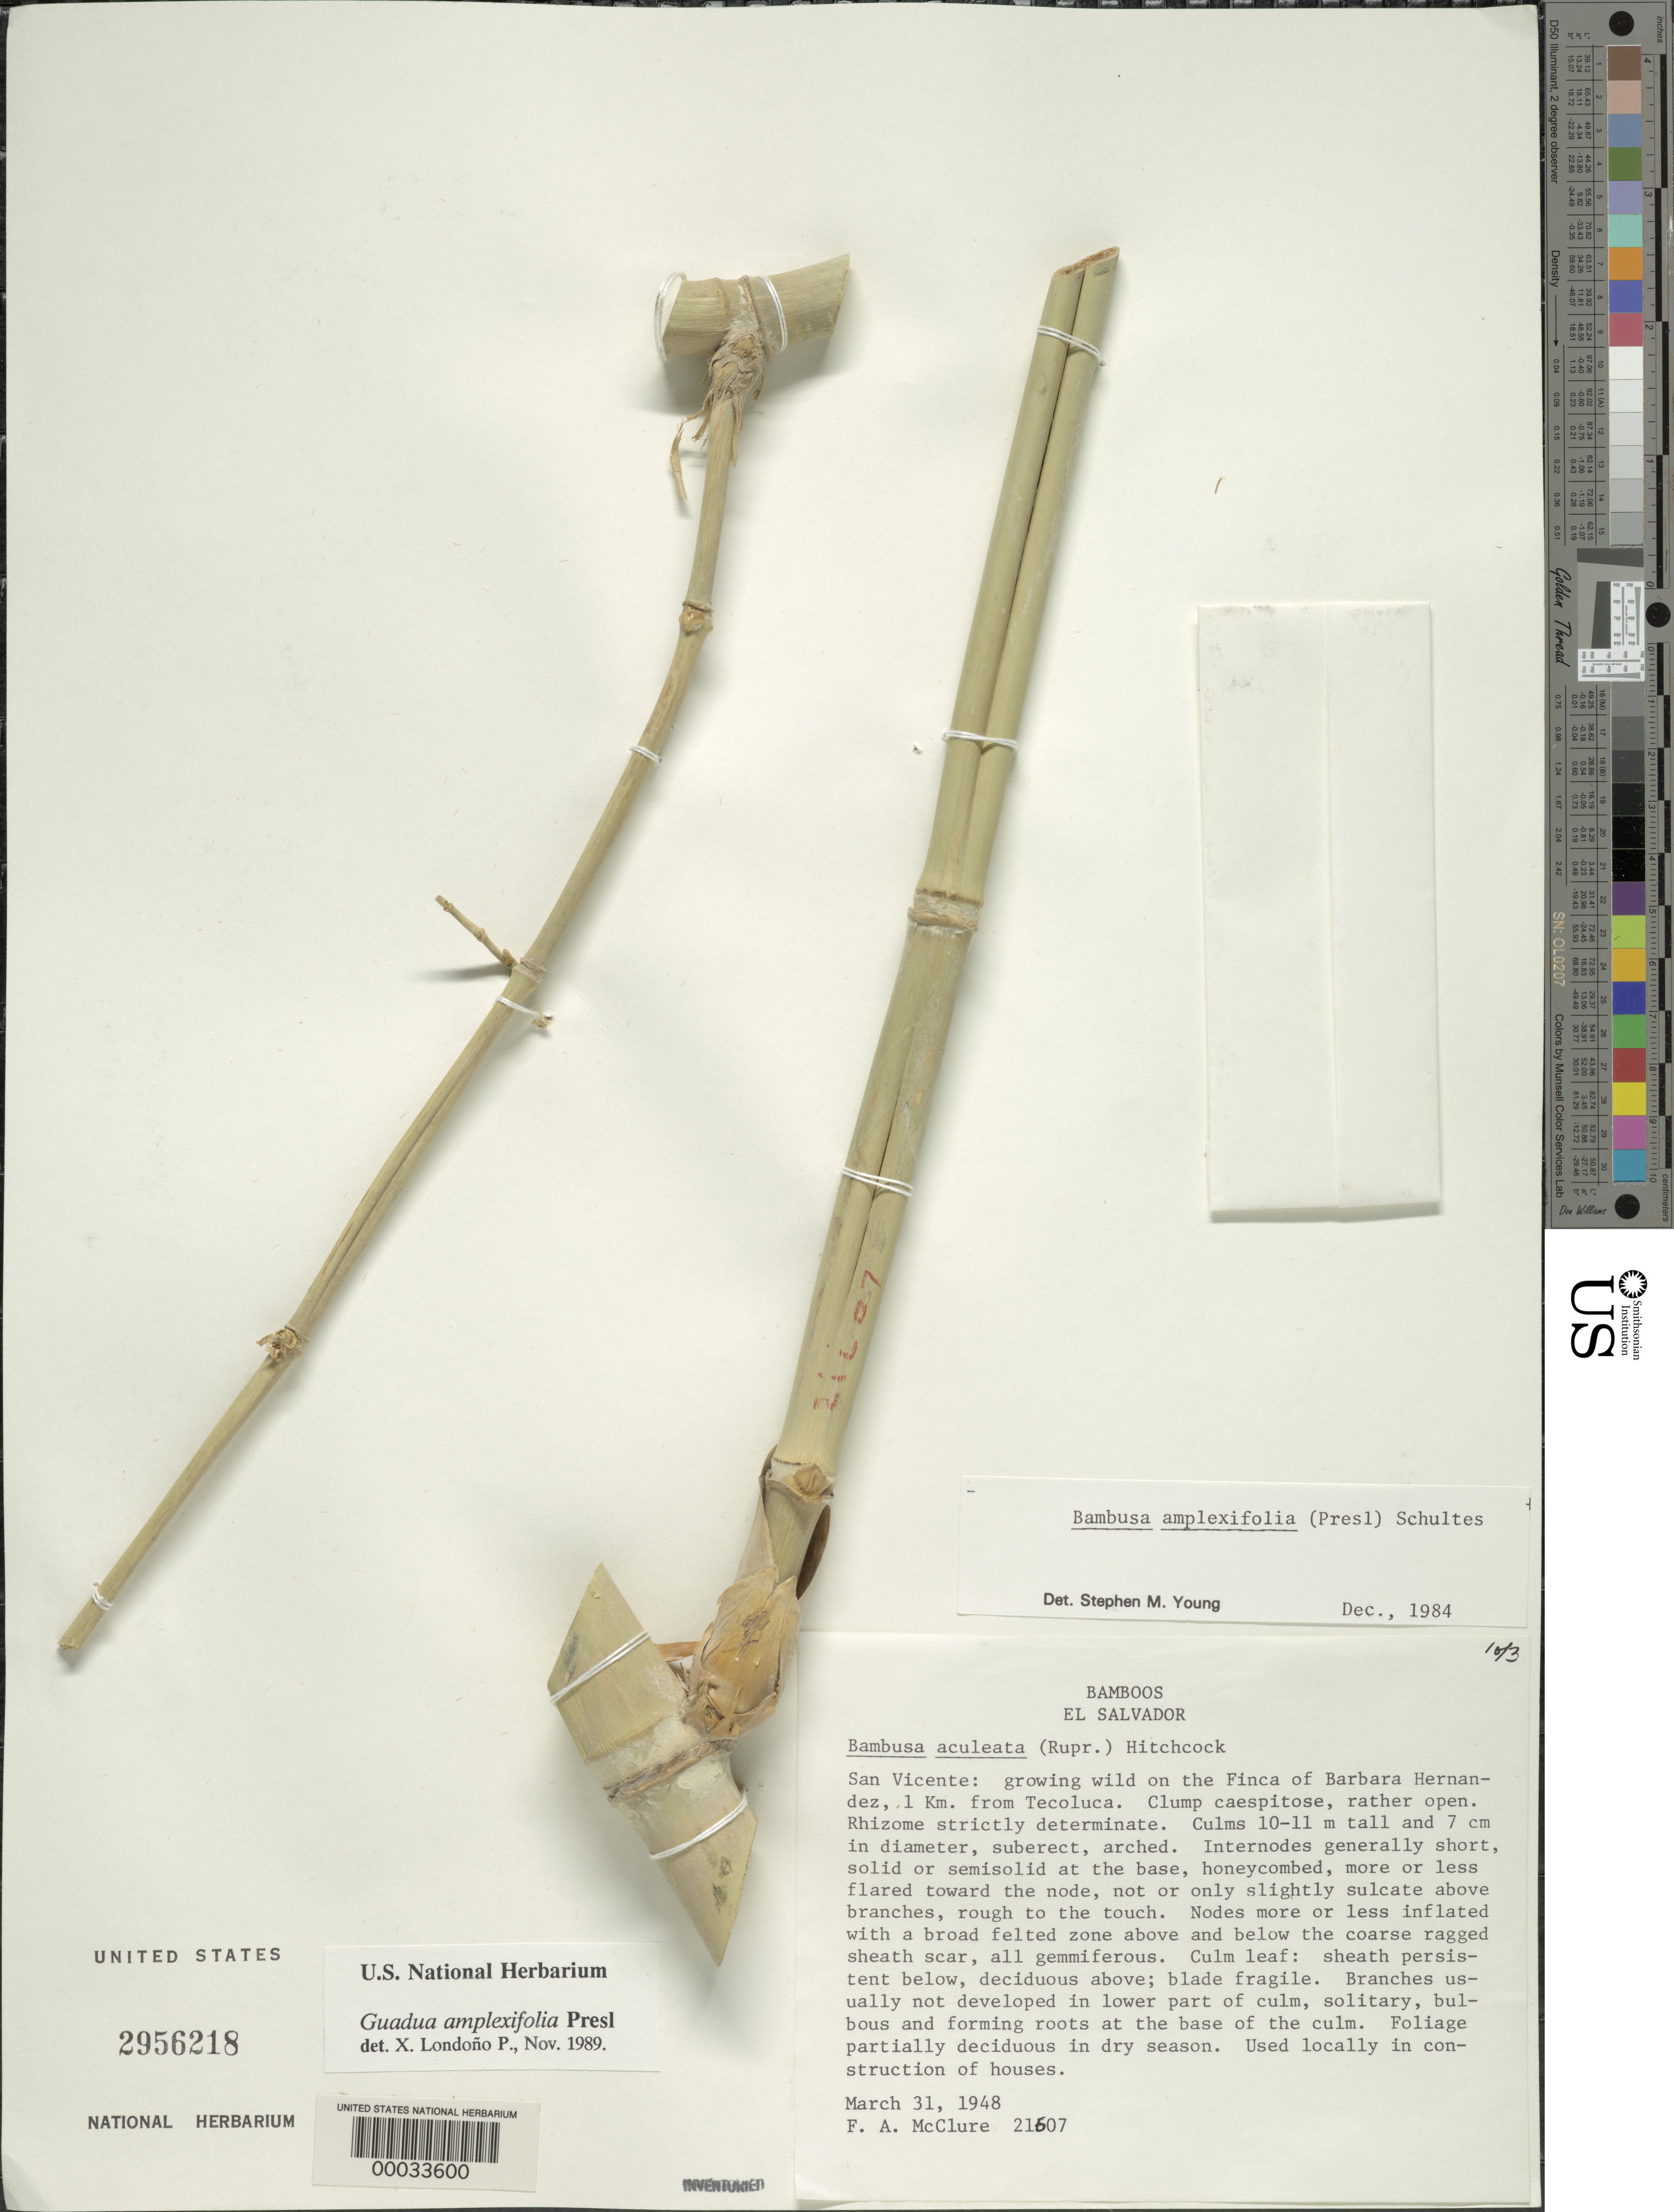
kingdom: Plantae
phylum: Tracheophyta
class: Liliopsida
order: Poales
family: Poaceae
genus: Guadua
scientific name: Guadua amplexifolia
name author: J. Presl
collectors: F. A. McClure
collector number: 21607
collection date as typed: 31 Mar 1948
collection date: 1948-03-31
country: El Salvador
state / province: San Vincente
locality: Tecoluca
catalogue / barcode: US 2956218